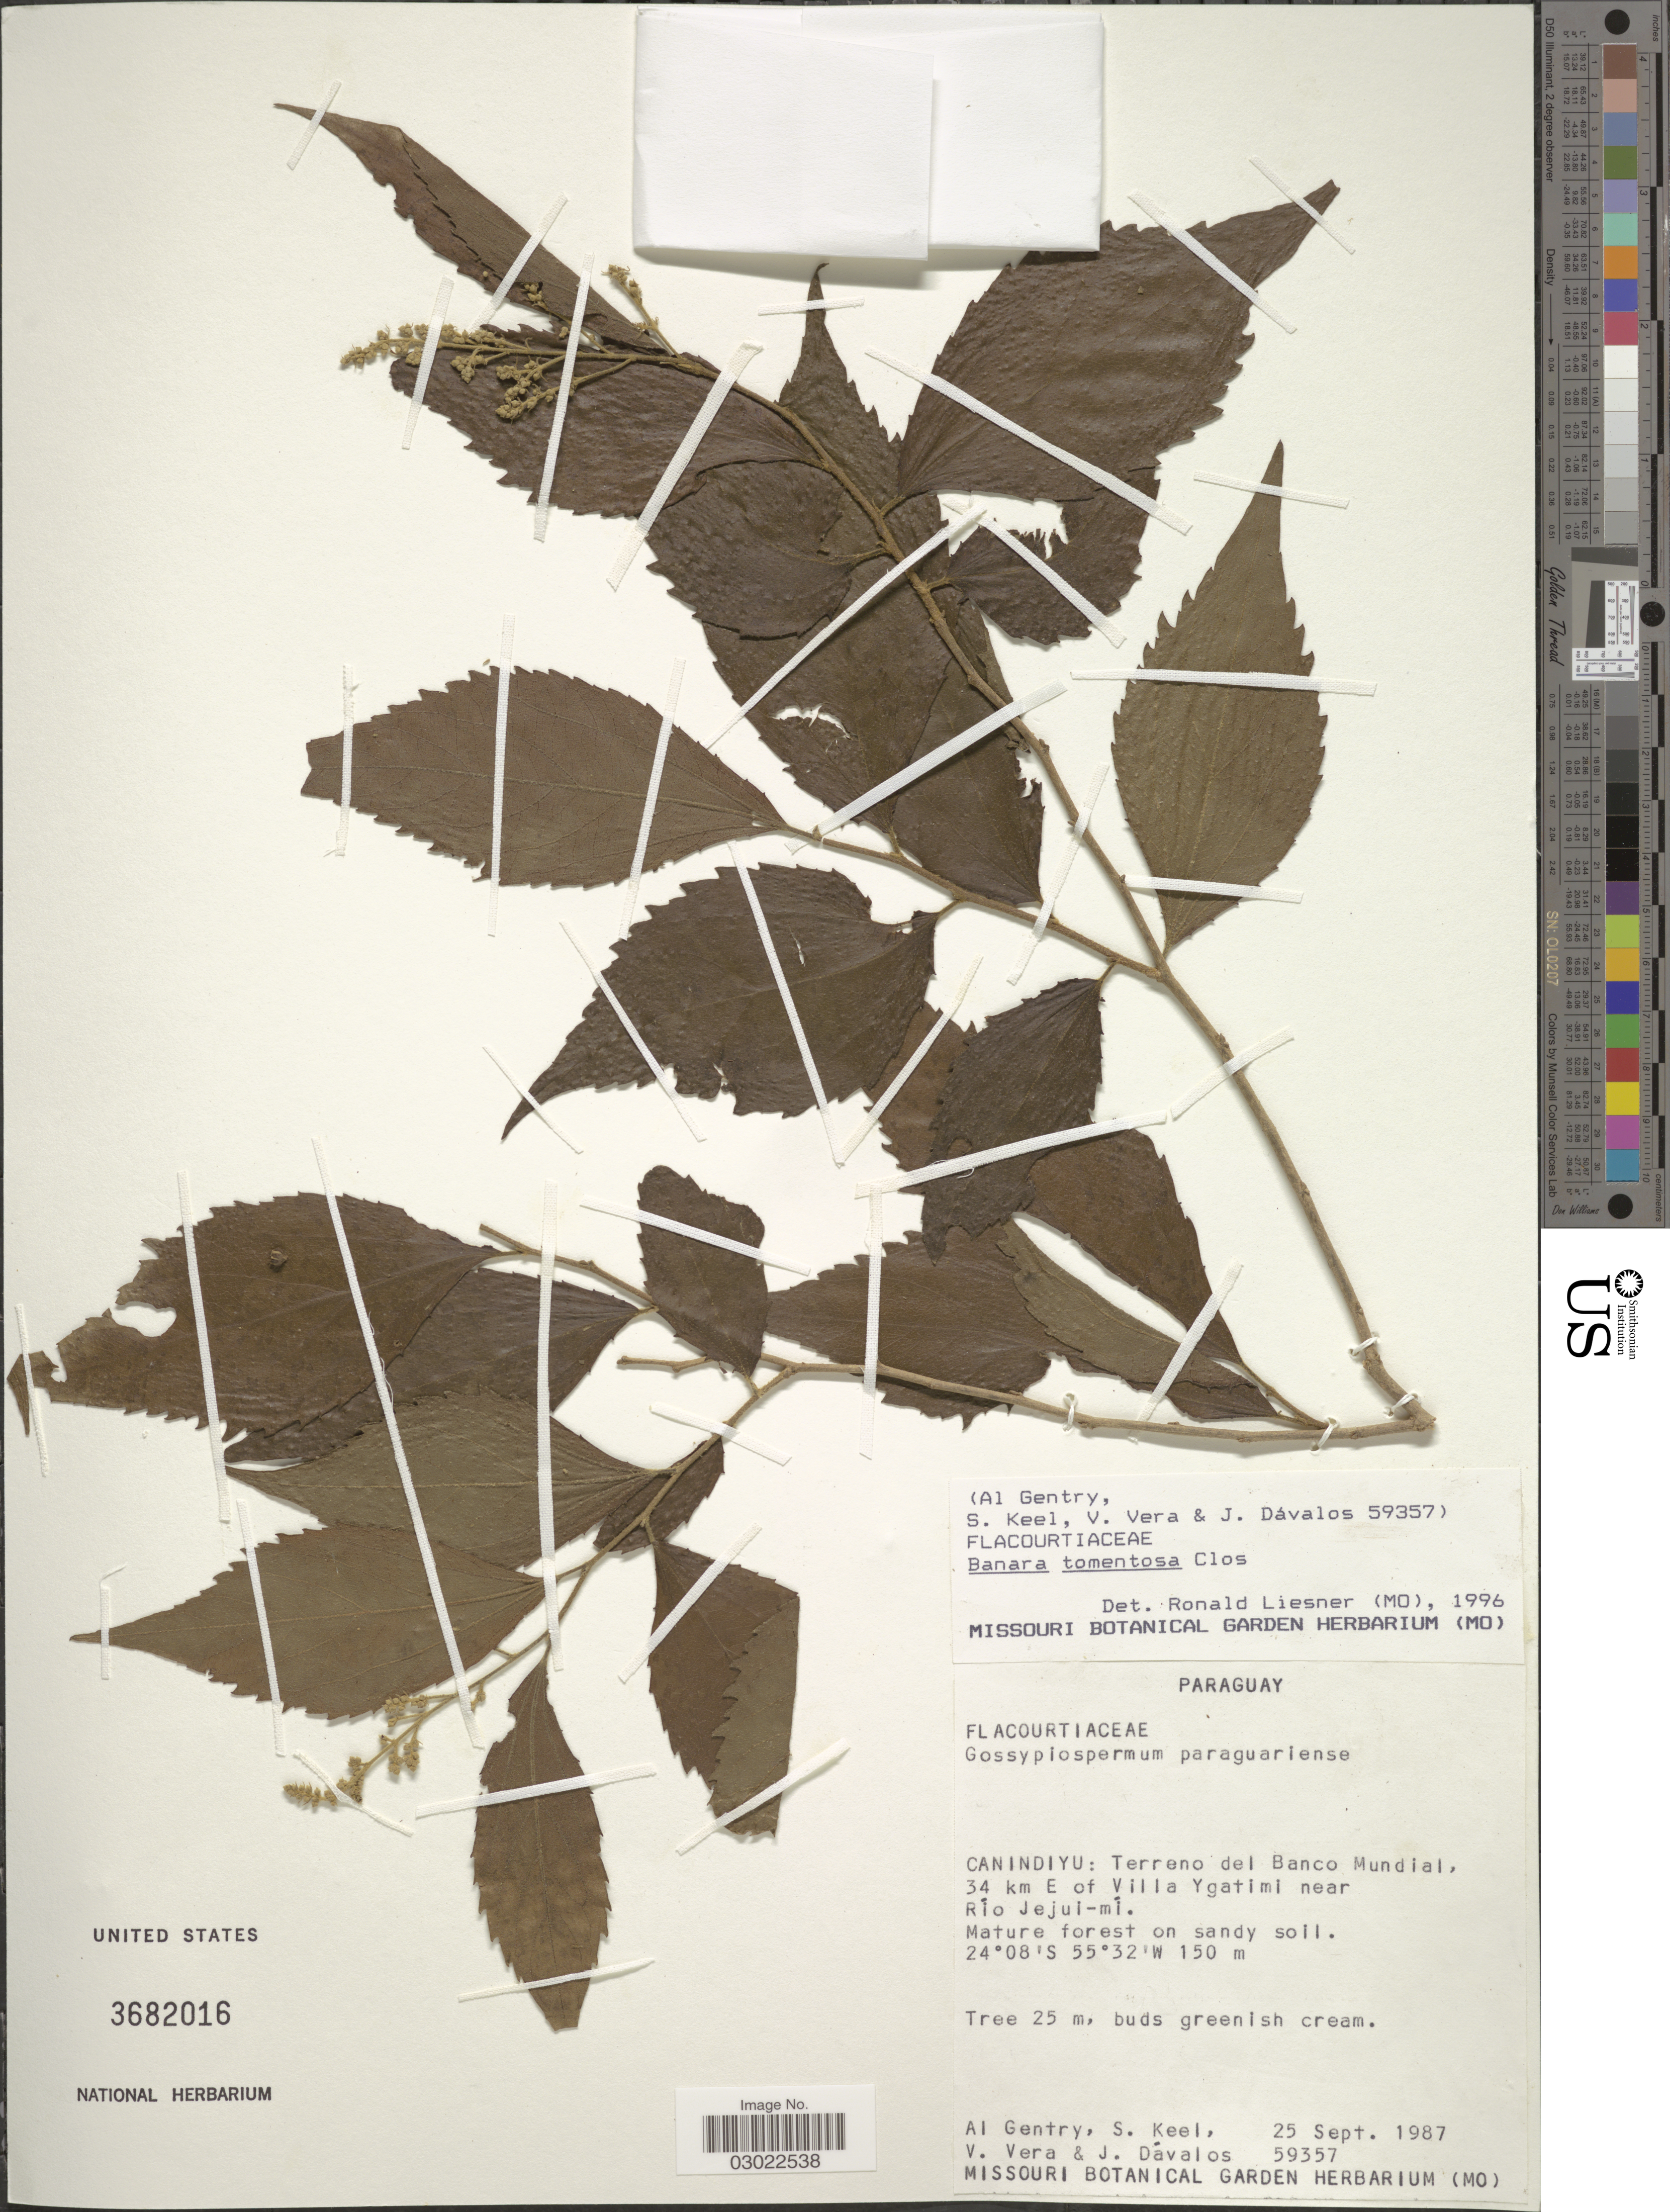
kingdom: Plantae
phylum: Tracheophyta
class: Magnoliopsida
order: Malpighiales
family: Salicaceae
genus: Banara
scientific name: Banara tomentosa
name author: Clos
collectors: A. H. Gentry, S. Keel, V. Vera & J. Dávalos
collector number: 59357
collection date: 1987-09-25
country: Paraguay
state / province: Canindeyu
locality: Canindiyu: Terreno del Banco Mundial, 34 km E of Villa Ygatimi near Río Jejul-mi.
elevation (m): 150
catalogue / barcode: US 3682016